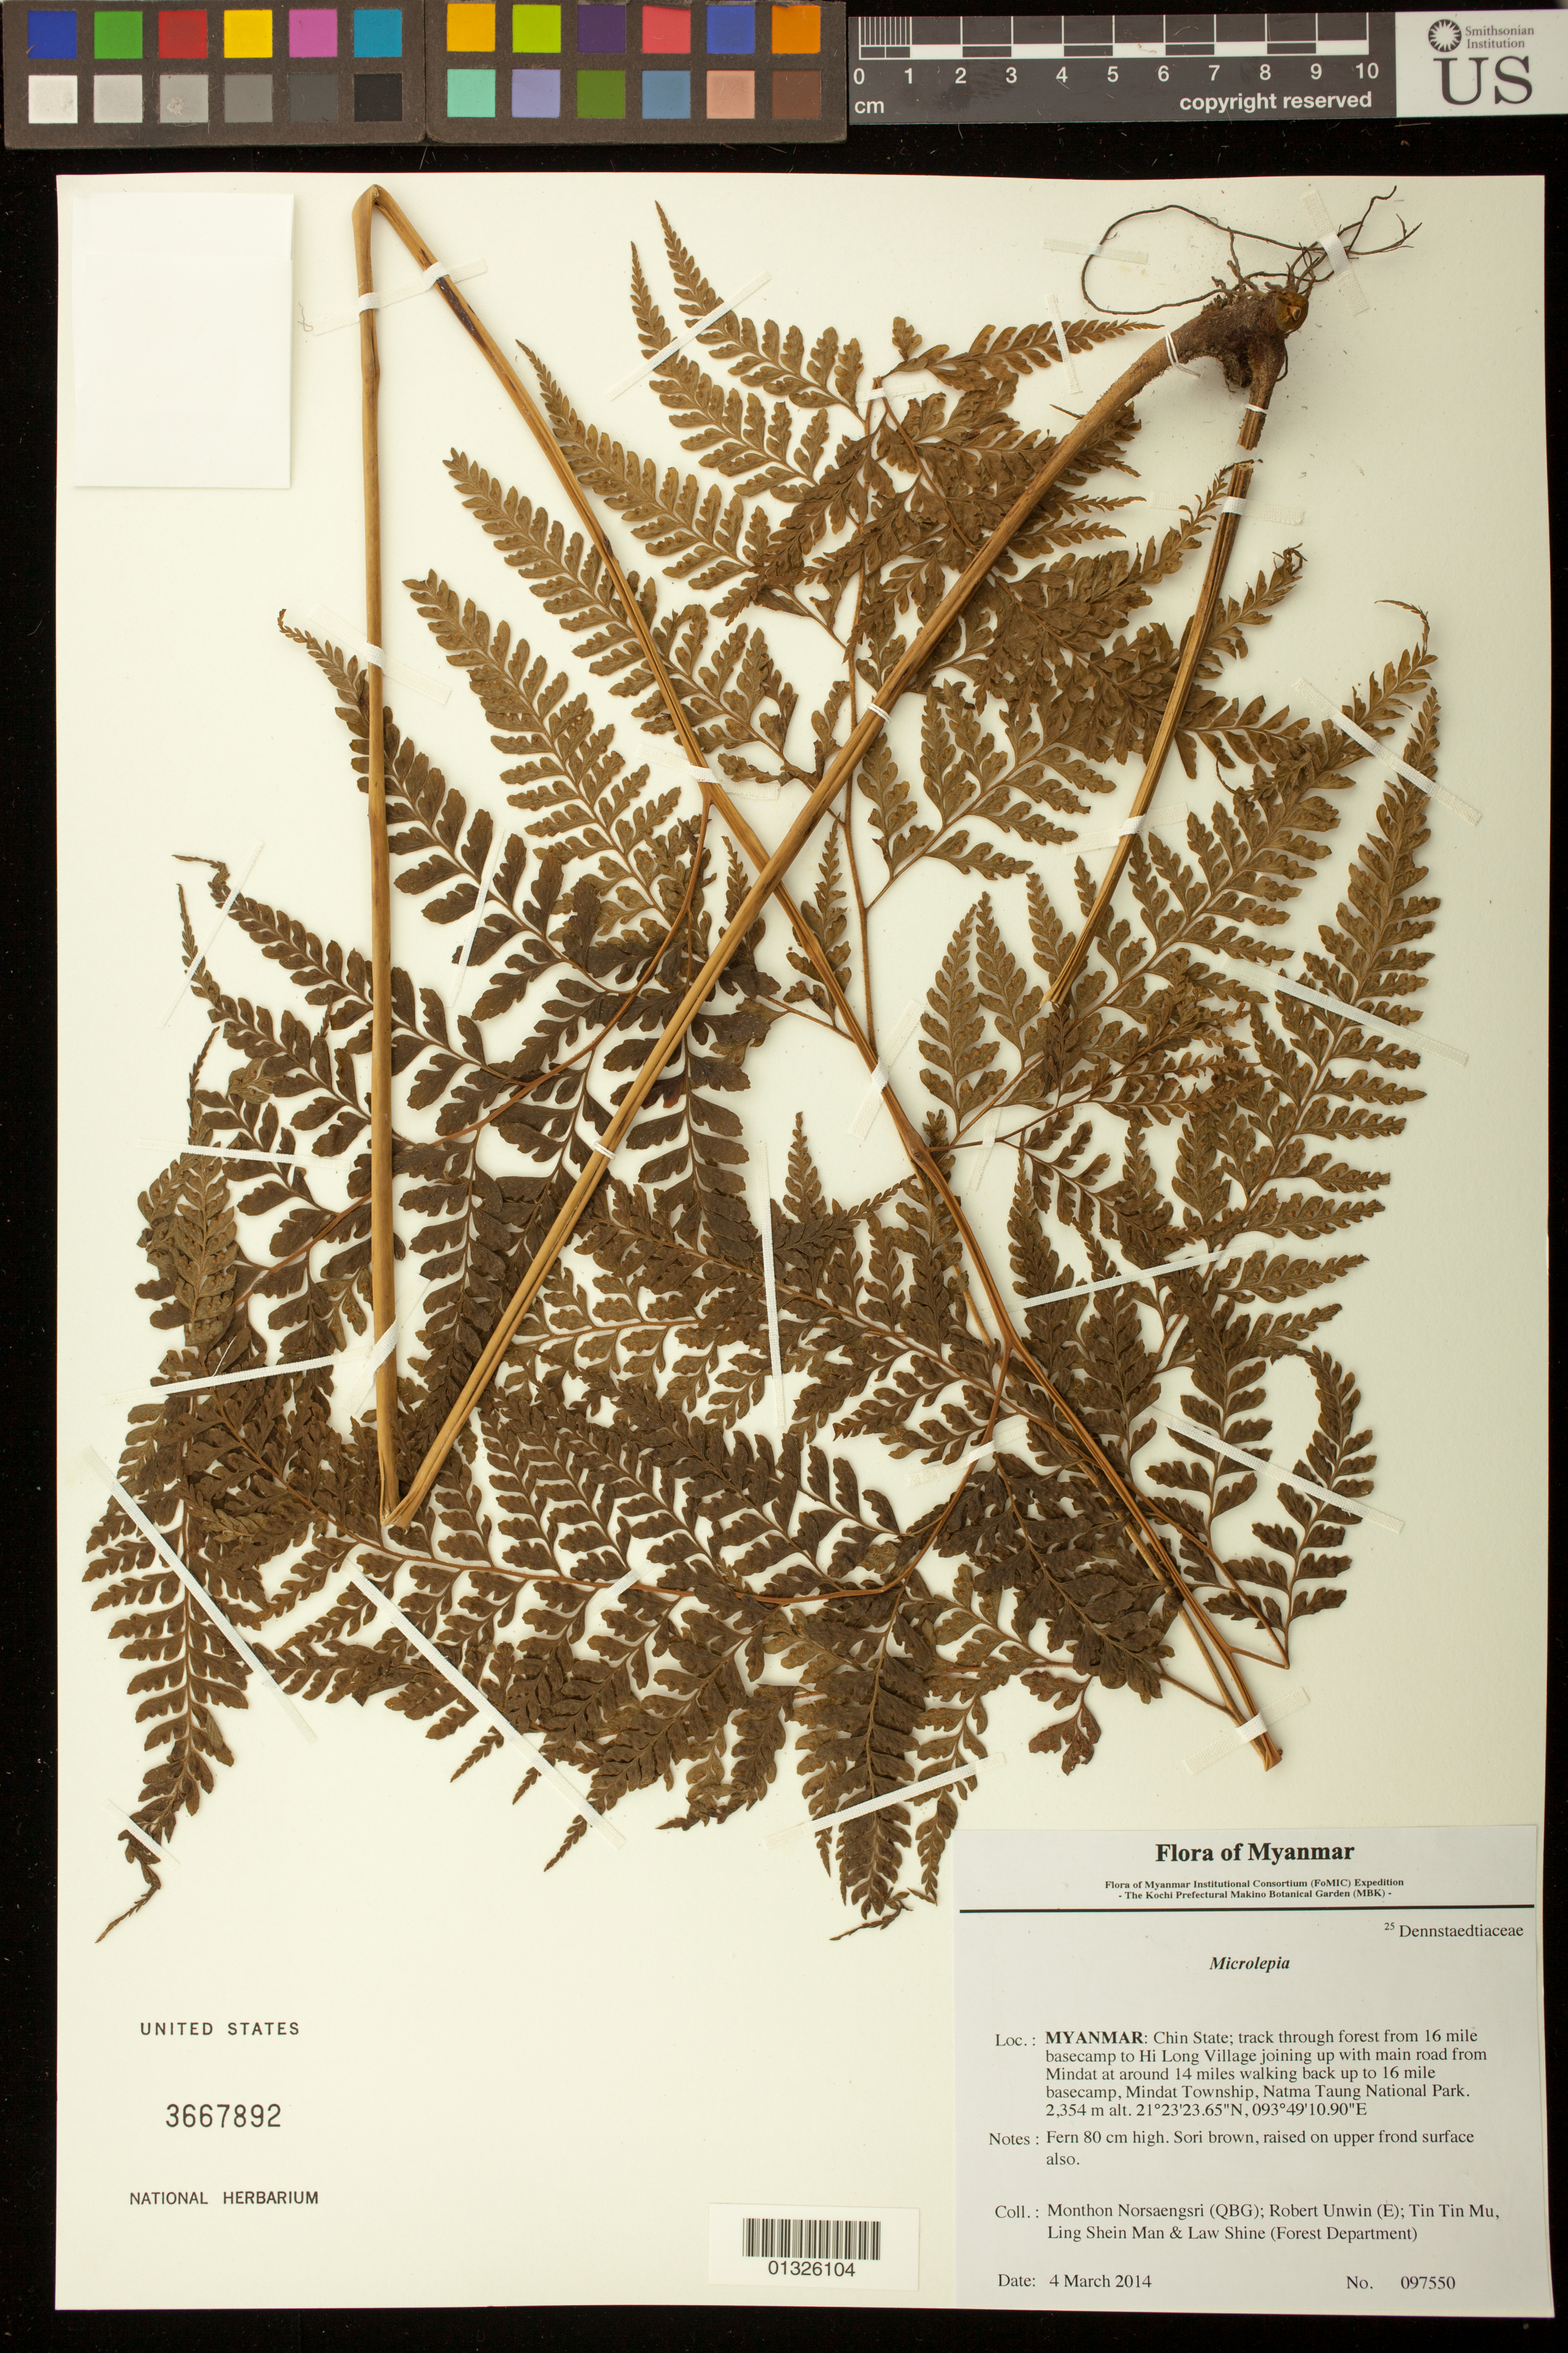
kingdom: Plantae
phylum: Tracheophyta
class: Polypodiopsida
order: Polypodiales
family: Dennstaedtiaceae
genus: Microlepia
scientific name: Microlepia sp.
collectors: M. Norsaengsri, R. Unwin, Tin Tin Mu, Ling Shein Man & L. Shine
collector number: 97550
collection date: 2014-03-04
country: Myanmar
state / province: Chin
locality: Track through forest from 16 mile basecamp to Hi Long Village joining up with main road from Mindat at around 14 miles walking back up to 16 mile basecamp, Mindat Township, Natma Taung National Park.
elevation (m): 2354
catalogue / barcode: US 3667892